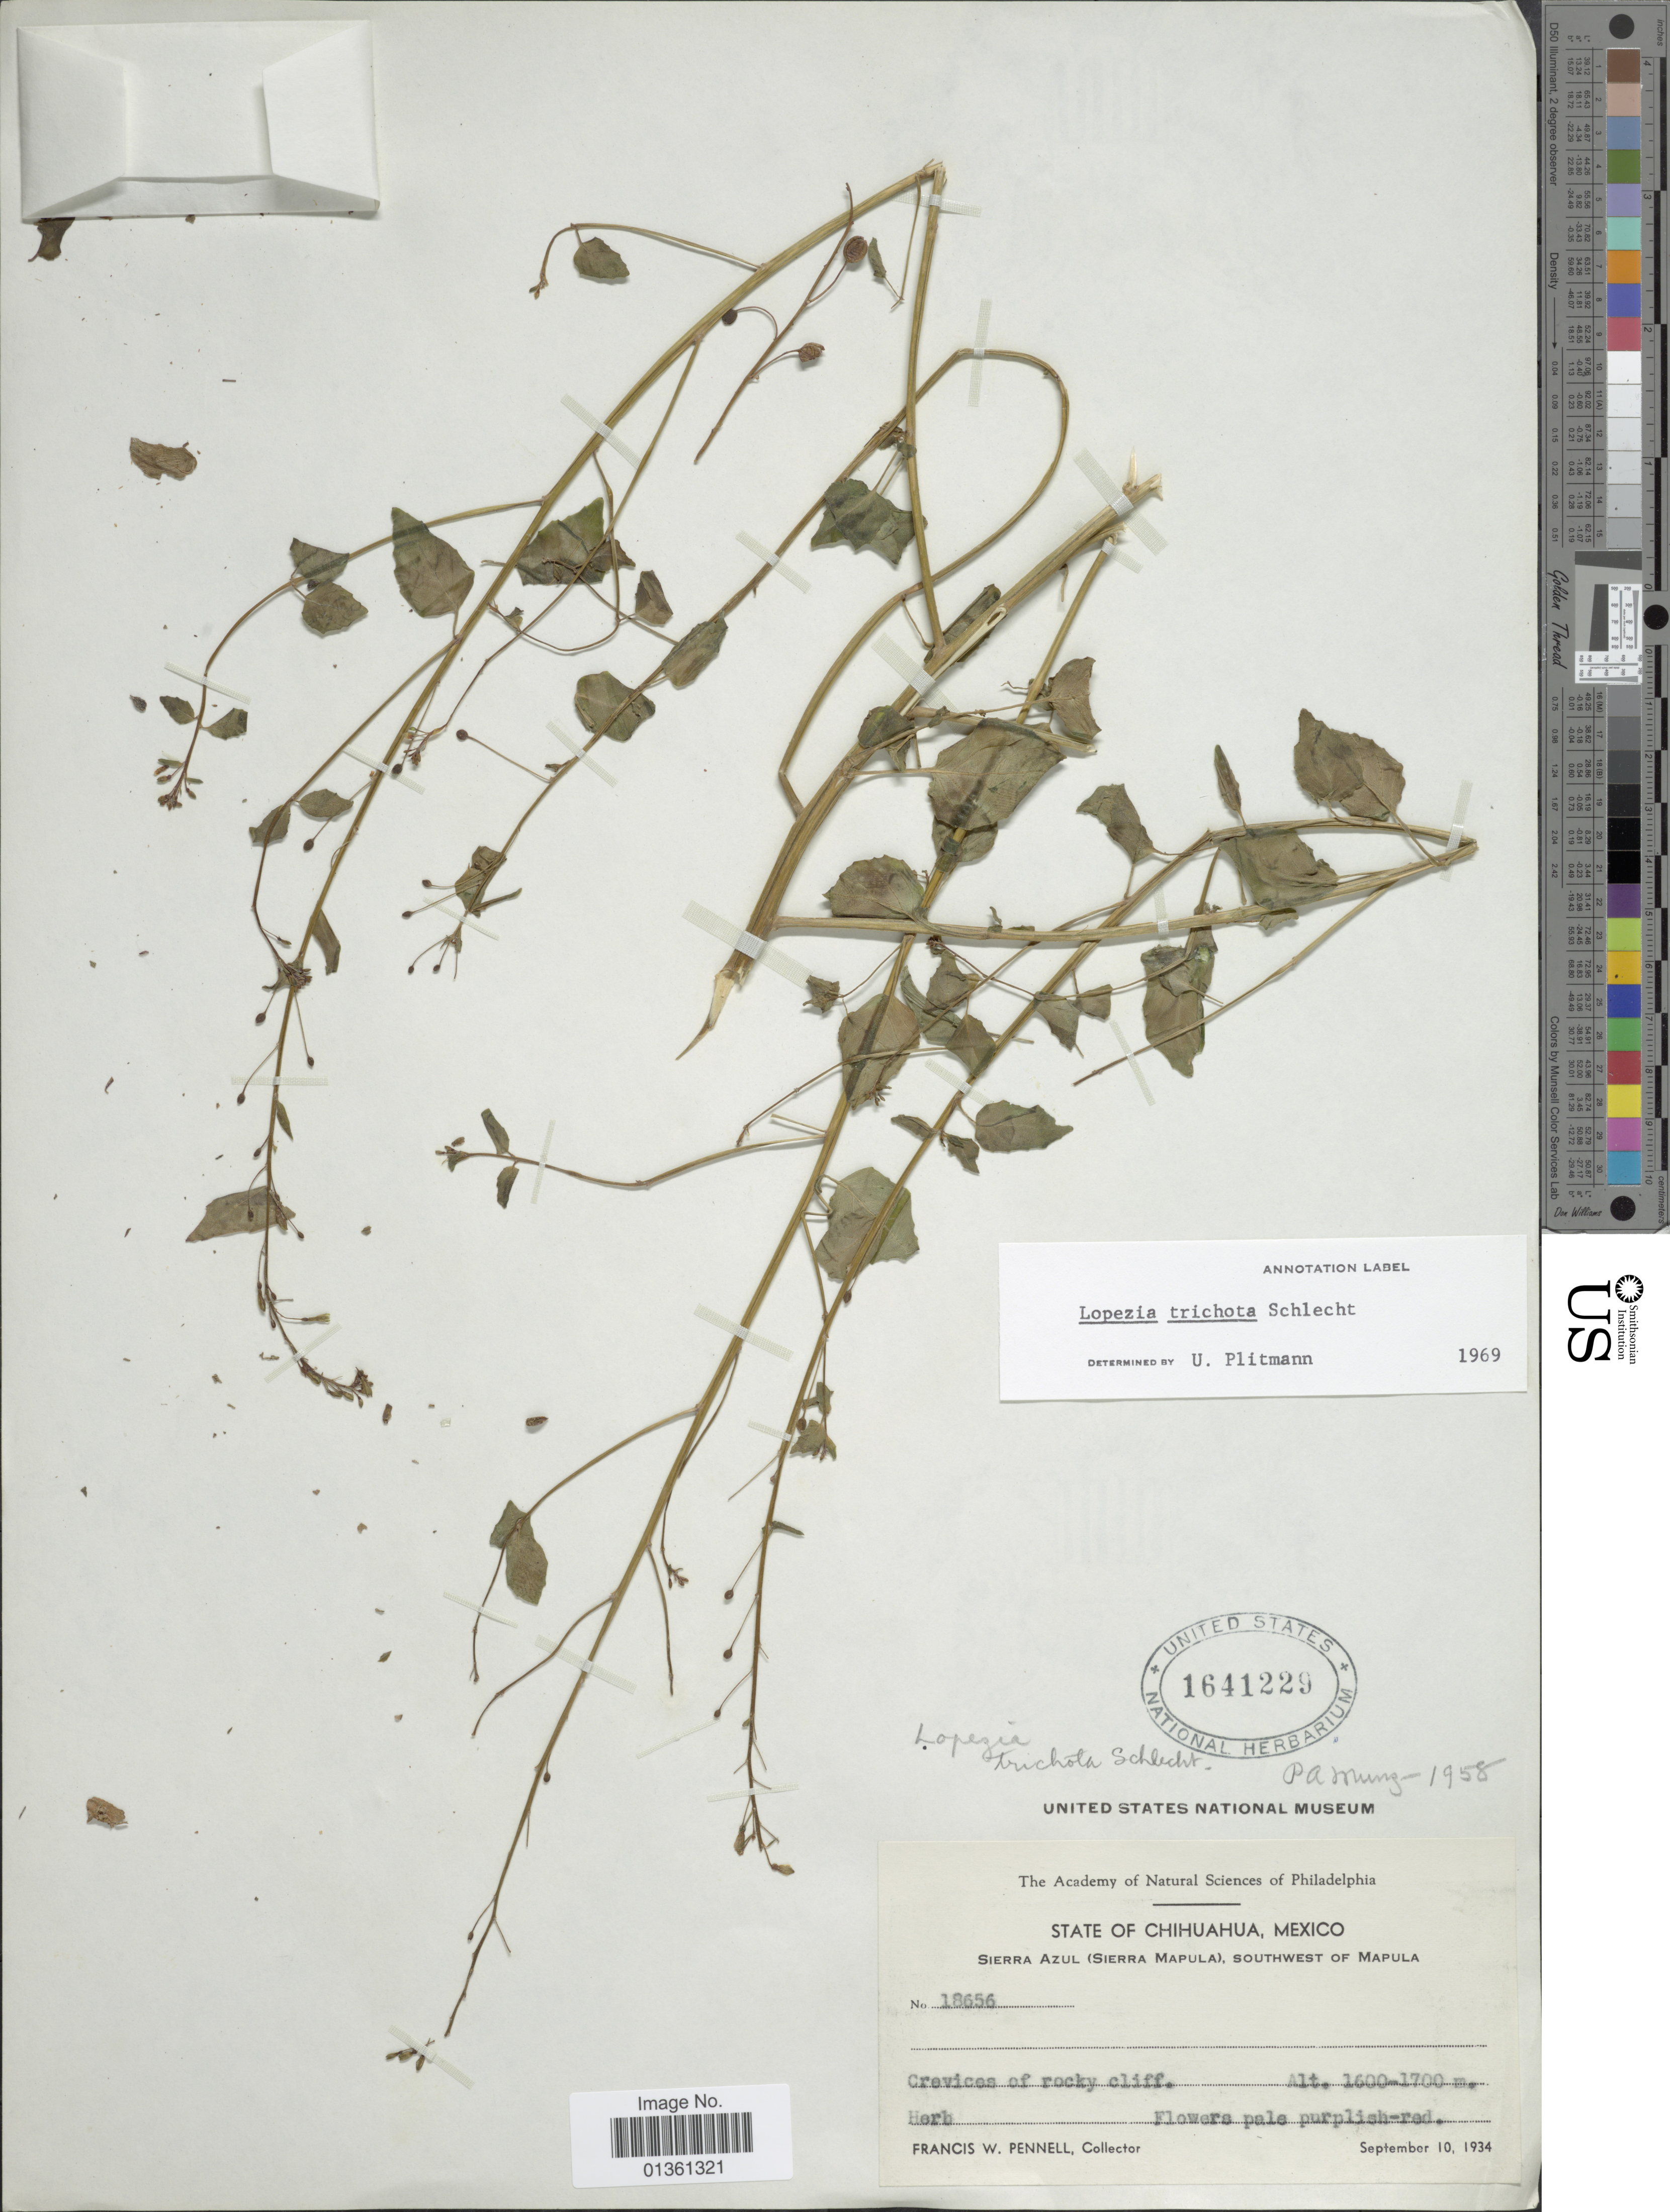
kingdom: Plantae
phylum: Tracheophyta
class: Magnoliopsida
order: Myrtales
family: Onagraceae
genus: Lopezia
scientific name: Lopezia trichota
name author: Schltdl.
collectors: F. W. Pennell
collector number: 18656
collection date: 1934-09-10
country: Mexico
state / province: Chihuahua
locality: Sierra Azul (Sierra Mapula), Southwest of Mapula.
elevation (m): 1600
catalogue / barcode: US 1641229